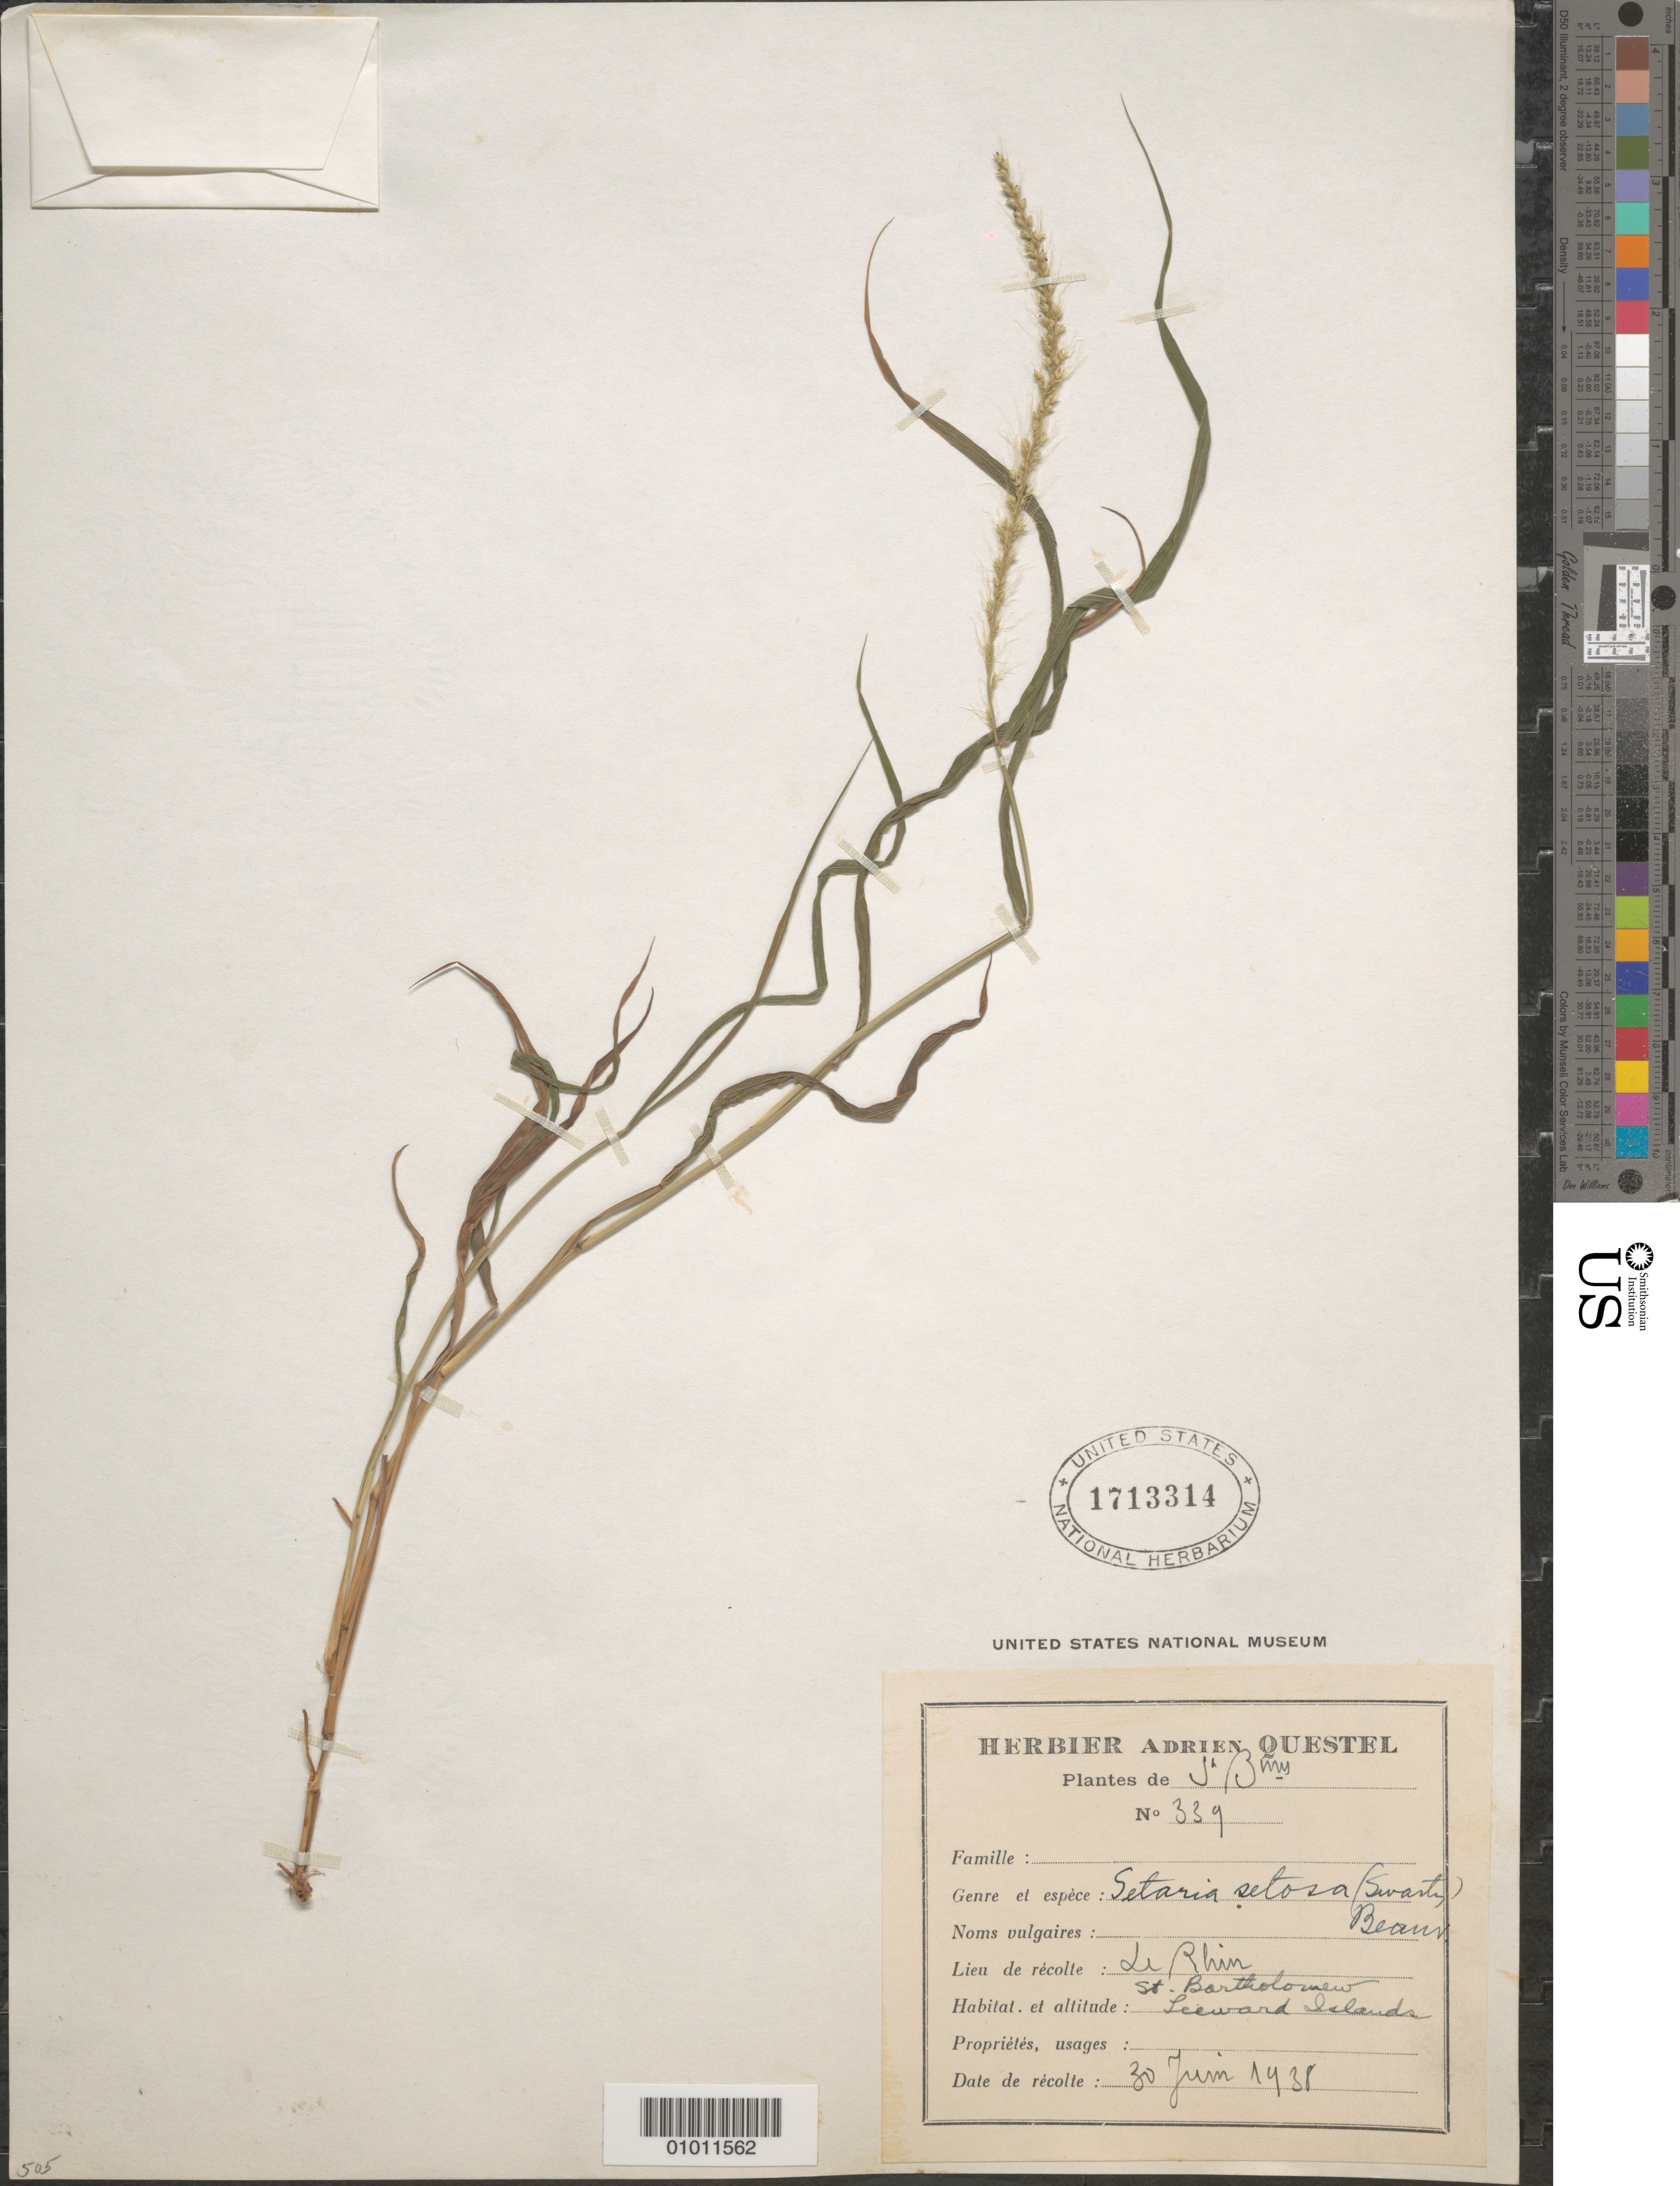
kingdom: Plantae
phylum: Tracheophyta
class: Liliopsida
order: Poales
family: Poaceae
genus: Setaria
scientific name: Setaria setosa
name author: (Sw.) P. Beauv.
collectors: A. Questel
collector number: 339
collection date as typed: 30 Jun 1938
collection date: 1938-06-30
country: Saint Barthélemy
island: St. Barthélemy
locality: Le Rhin, Leeward Islands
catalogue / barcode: US 1713314